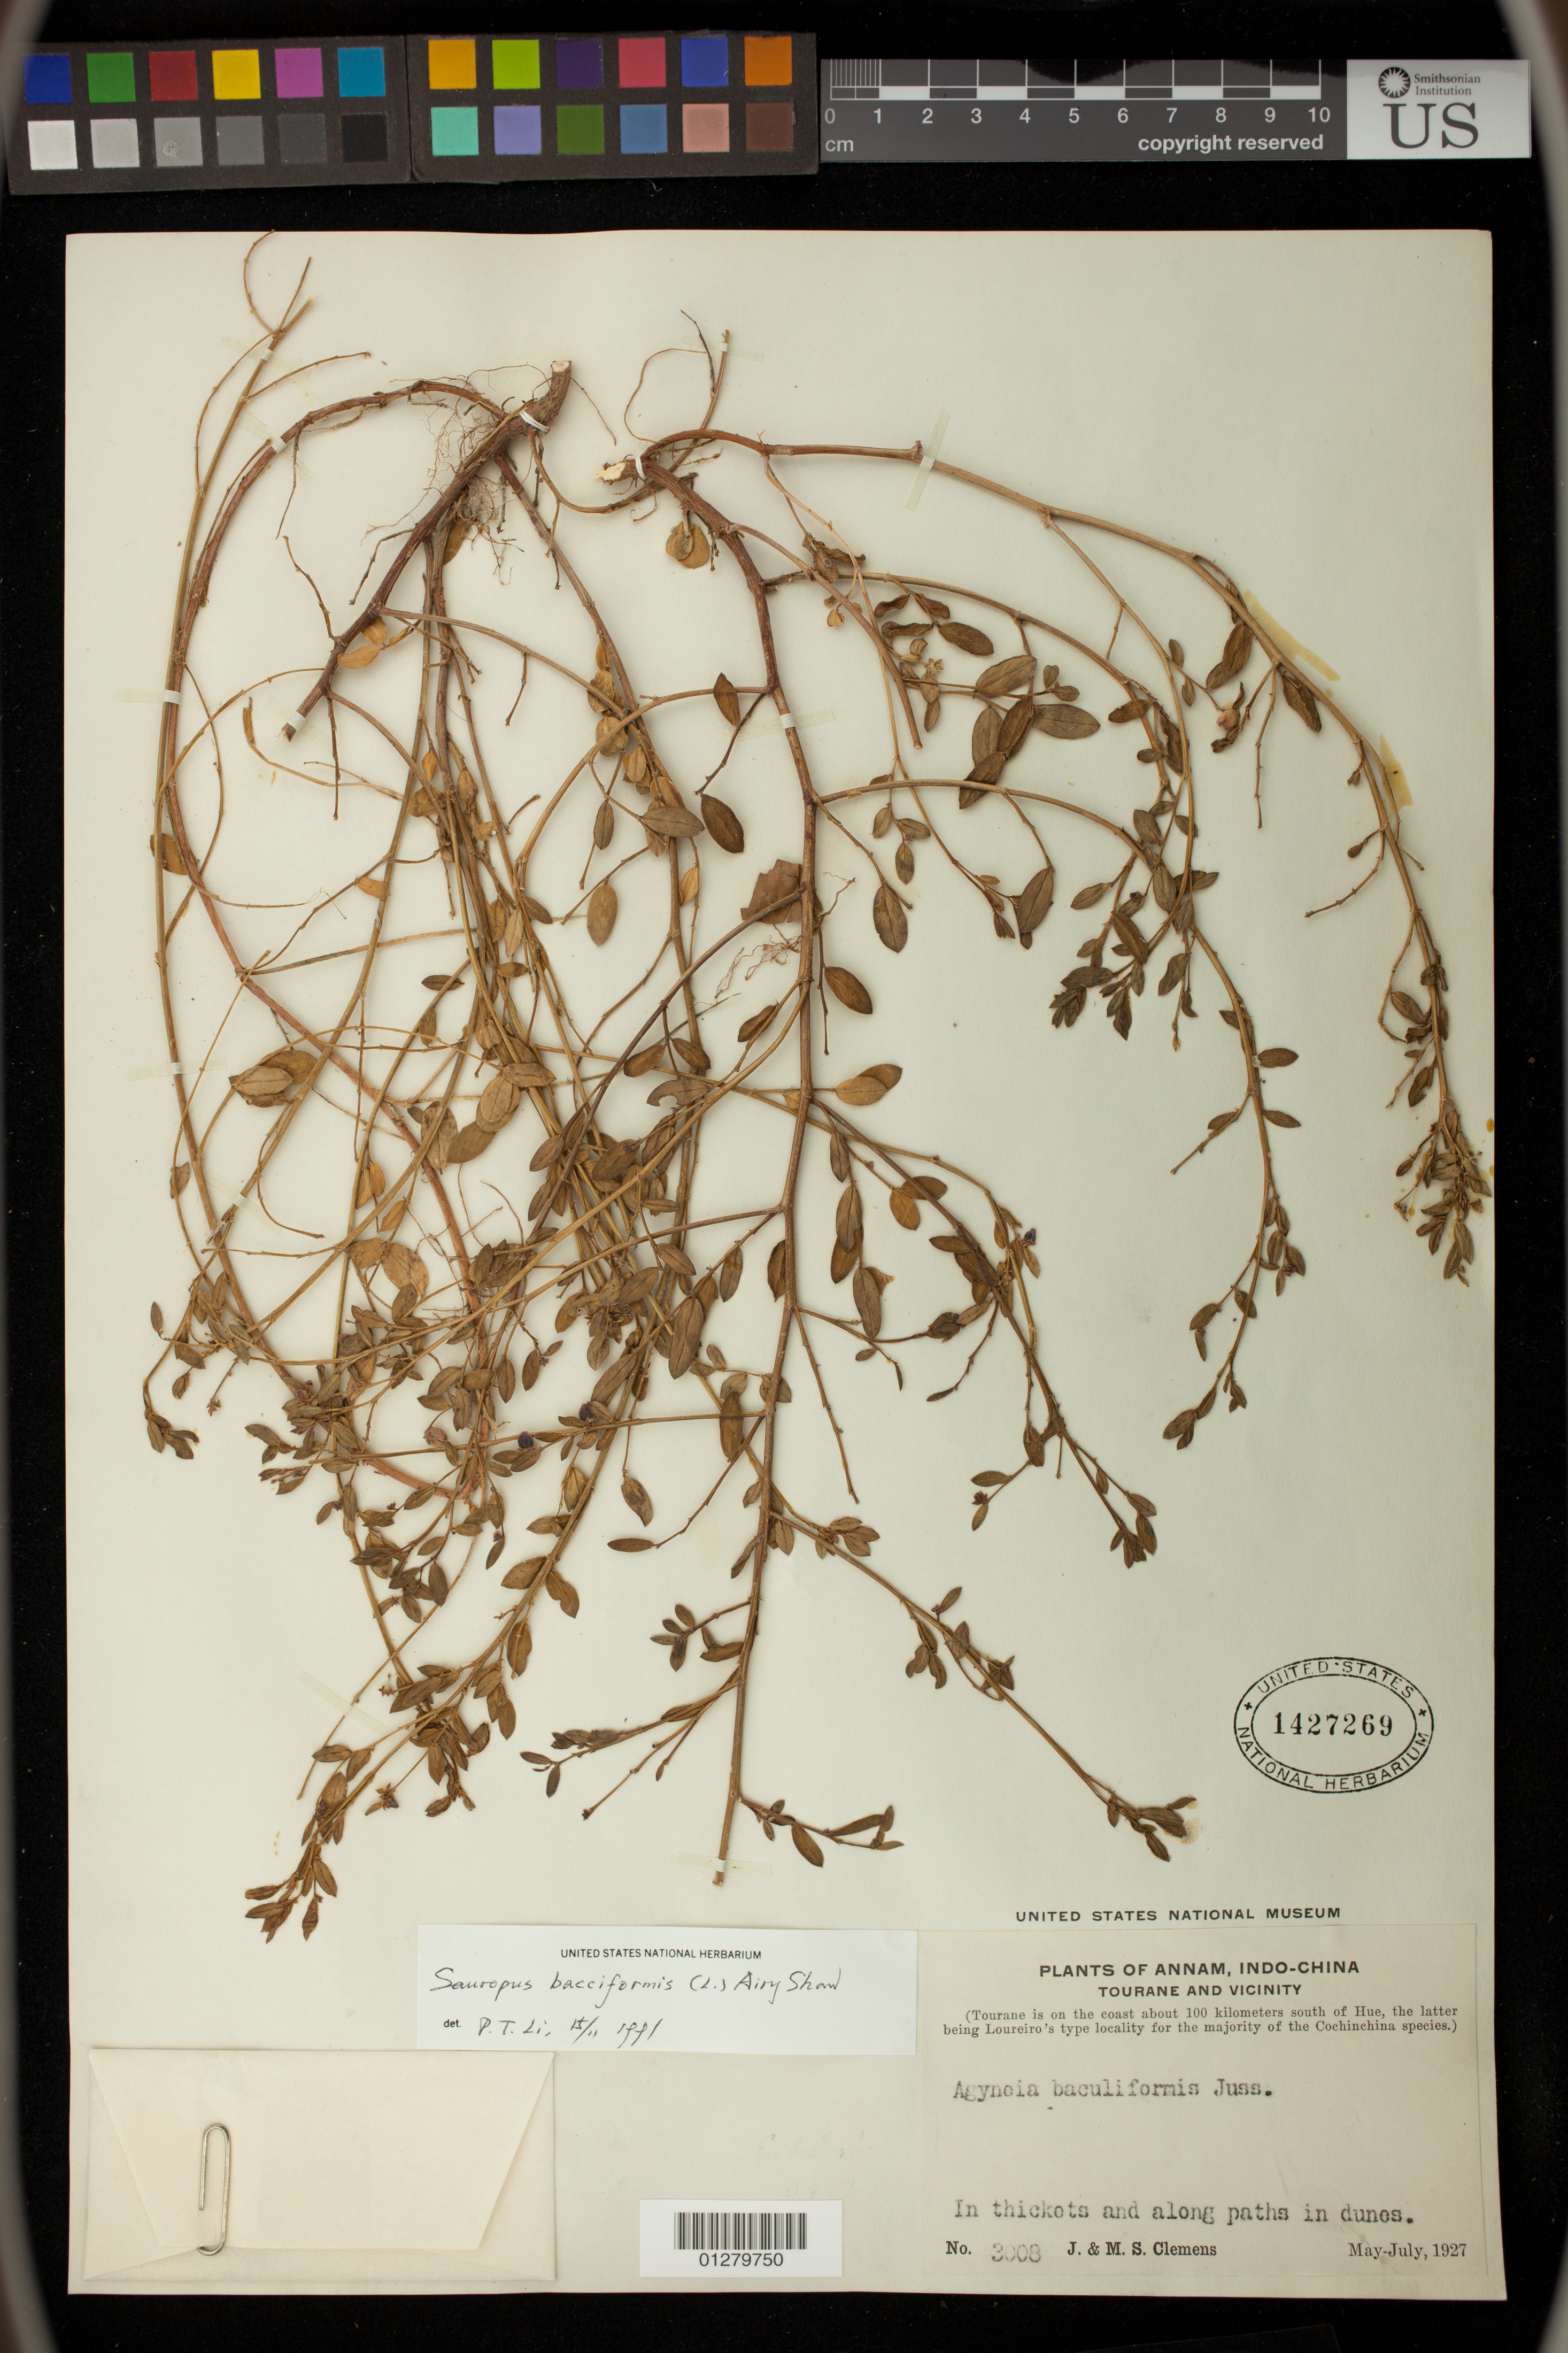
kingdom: Plantae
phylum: Tracheophyta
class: Magnoliopsida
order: Malpighiales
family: Phyllanthaceae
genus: Sauropus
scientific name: Sauropus bacciformis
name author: (L.) Airy Shaw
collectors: J. Clemens & M. S. Clemens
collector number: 3008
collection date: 1927-05/1927-07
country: Vietnam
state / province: Da Nang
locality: Annam, Indo-china,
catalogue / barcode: US 1427269